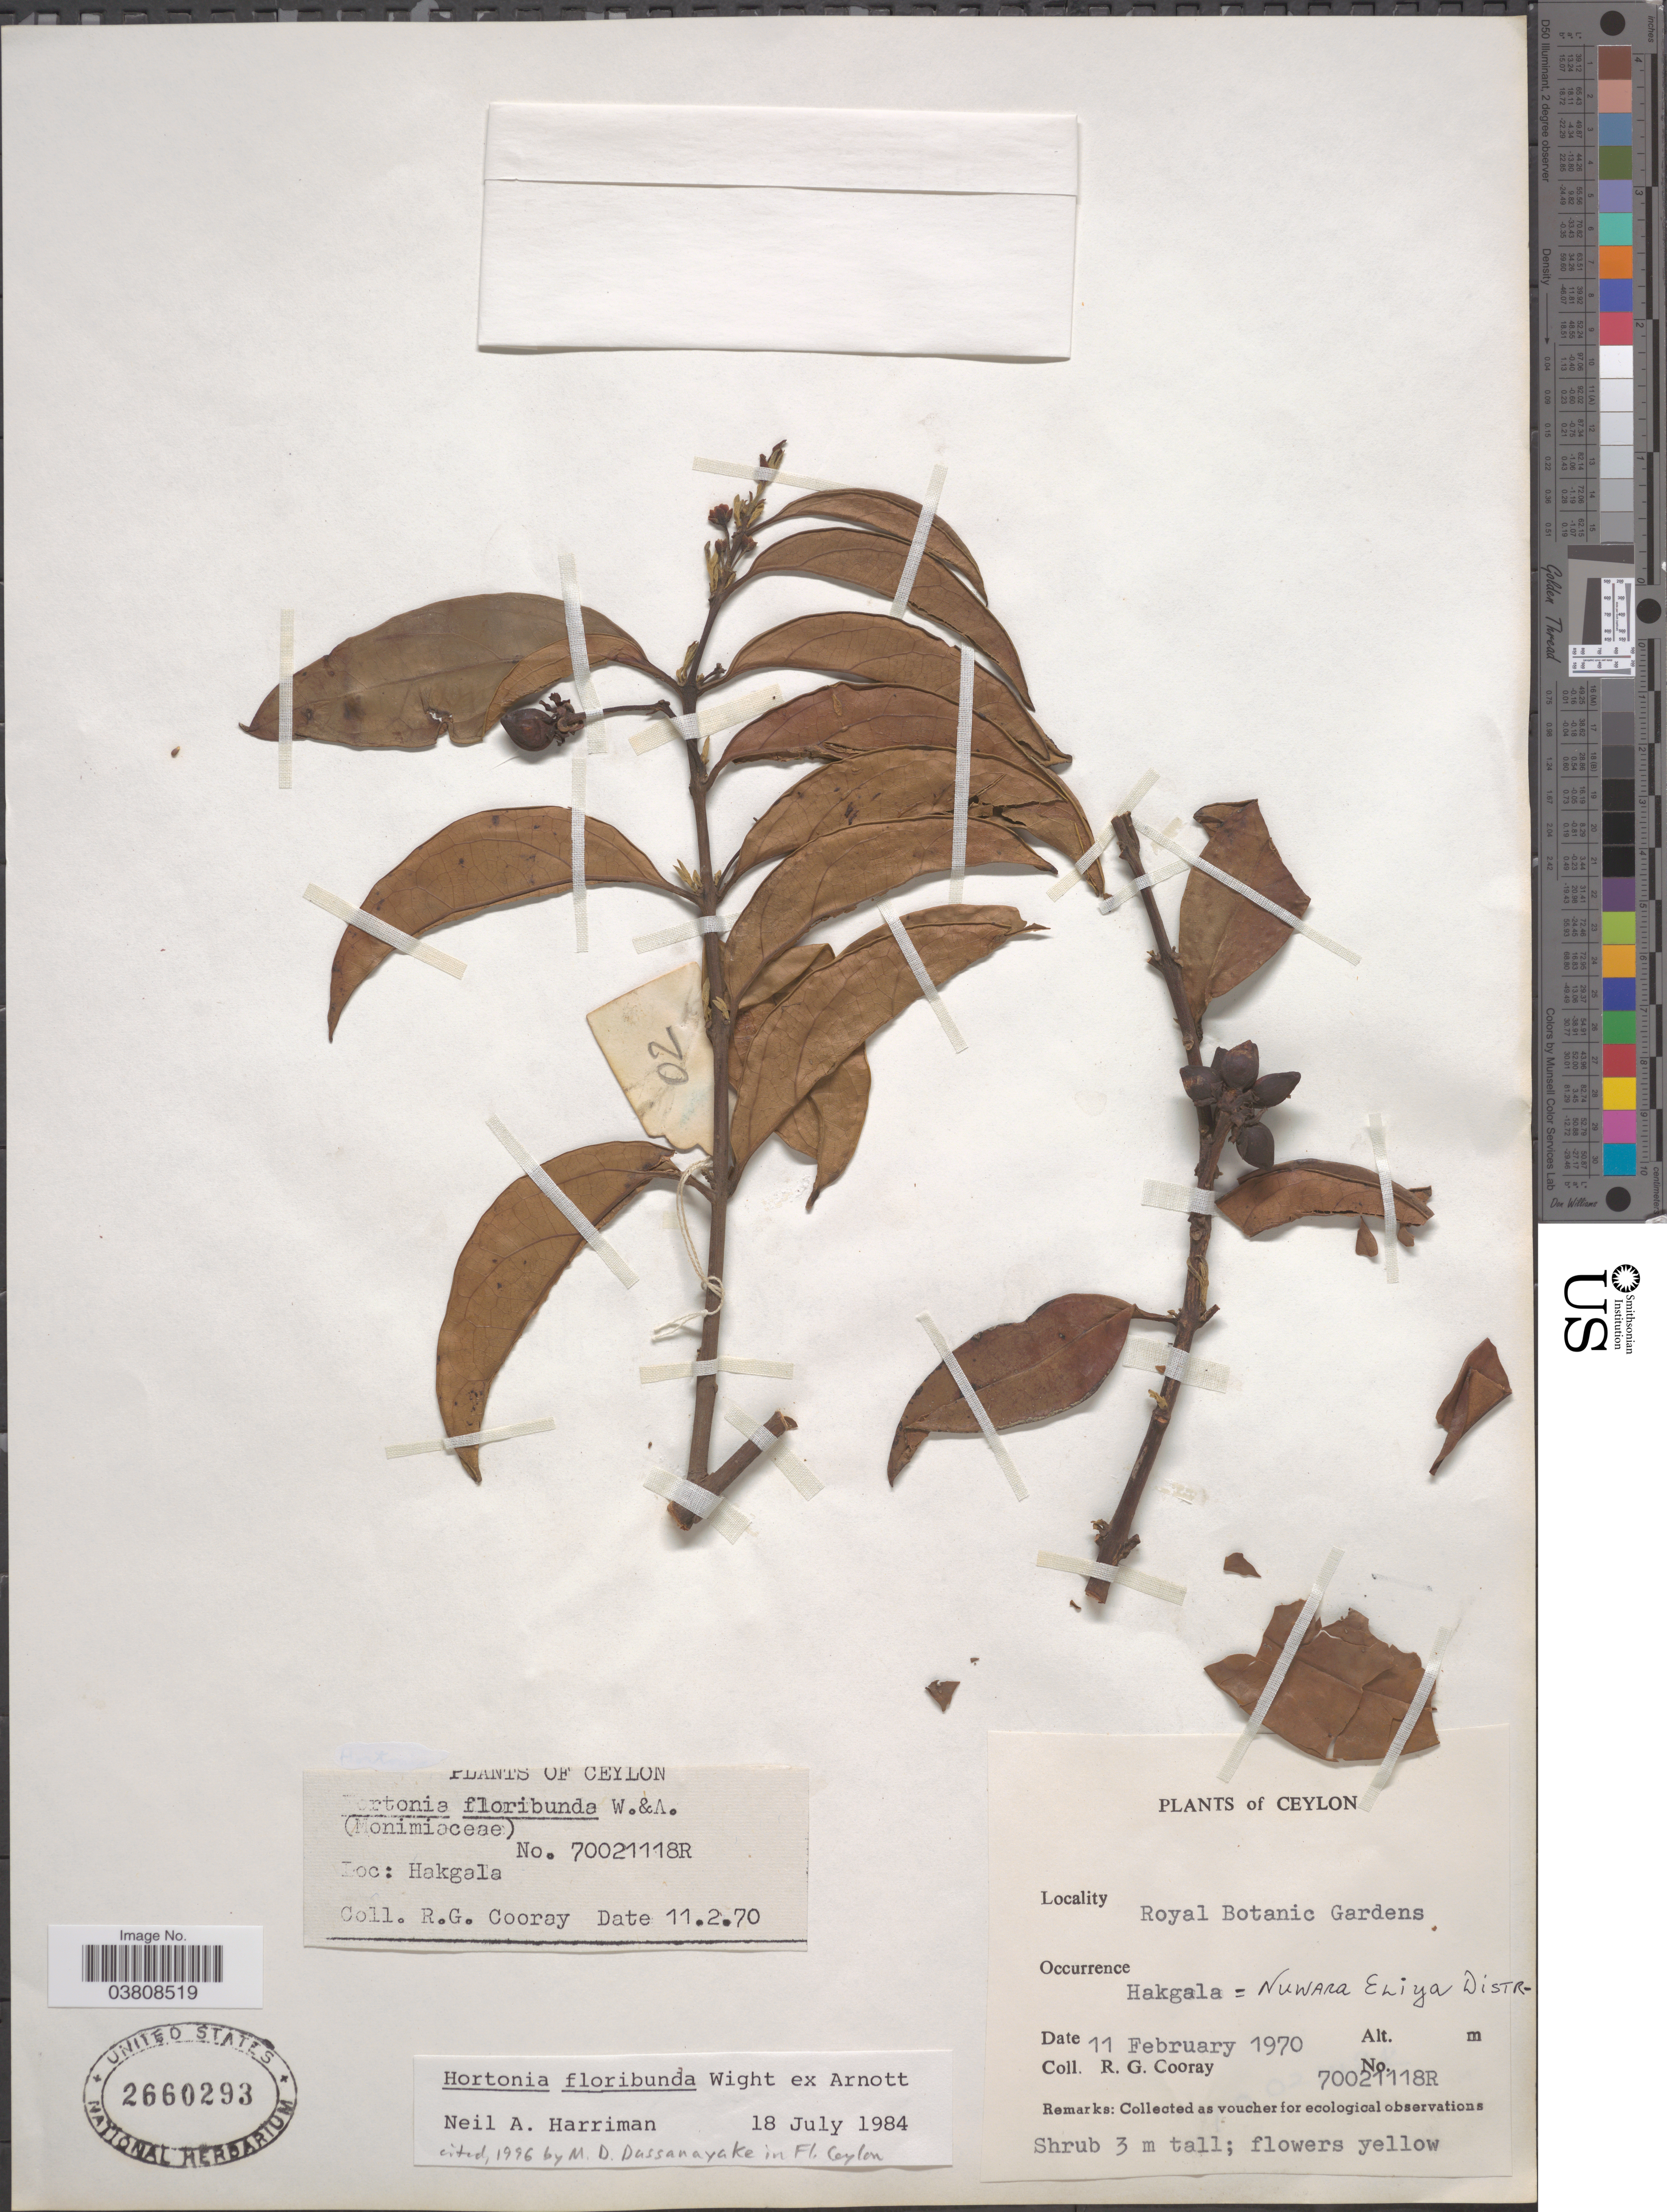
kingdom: Plantae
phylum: Tracheophyta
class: Magnoliopsida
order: Laurales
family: Monimiaceae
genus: Hortonia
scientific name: Hortonia floribunda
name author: Wight ex Arn.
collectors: R. Cooray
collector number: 70021118R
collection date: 1970-02-11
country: Sri Lanka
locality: Ceylon. Royal Botanic Gardens. Hakgala = Nuwara Eliya Distr.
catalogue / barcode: US 2660293